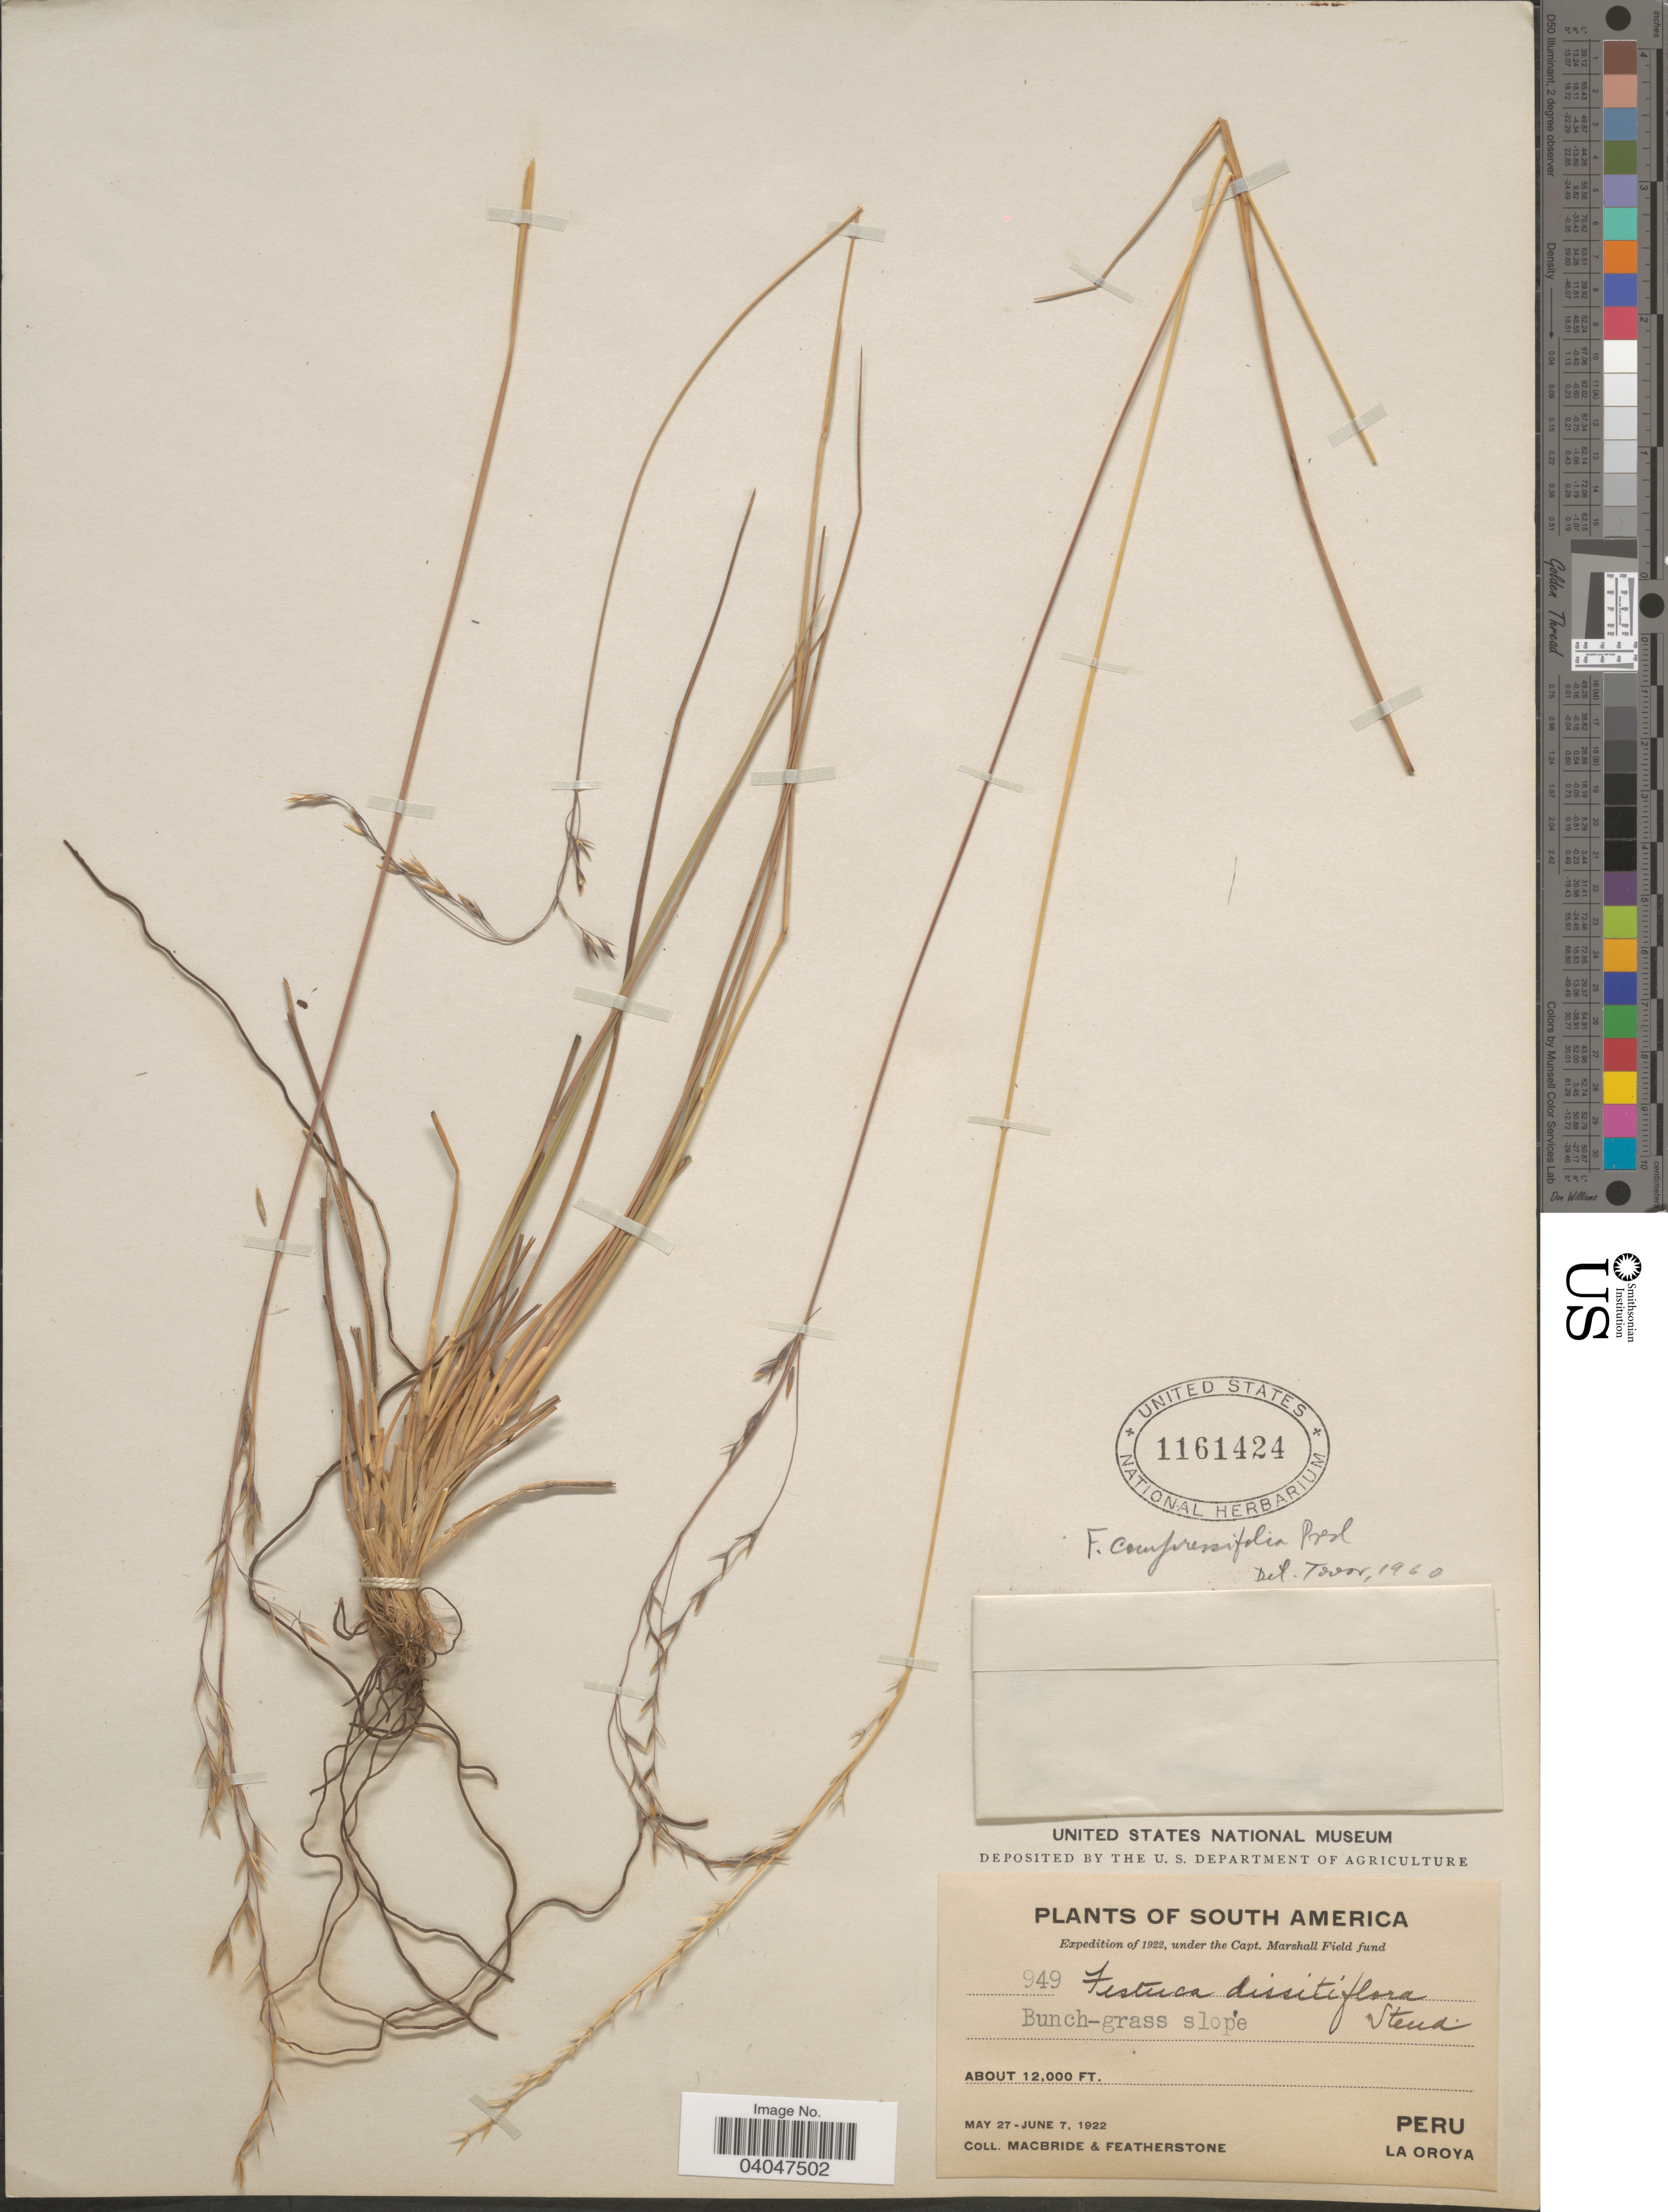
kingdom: Plantae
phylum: Tracheophyta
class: Liliopsida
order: Poales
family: Poaceae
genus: Festuca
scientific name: Festuca compressifolia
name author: J. Presl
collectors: Macbride, -- & -. Featherstone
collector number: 949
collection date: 1922-05-27/1922-06-07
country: Peru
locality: La Oroya.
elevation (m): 3658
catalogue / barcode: US 1161424